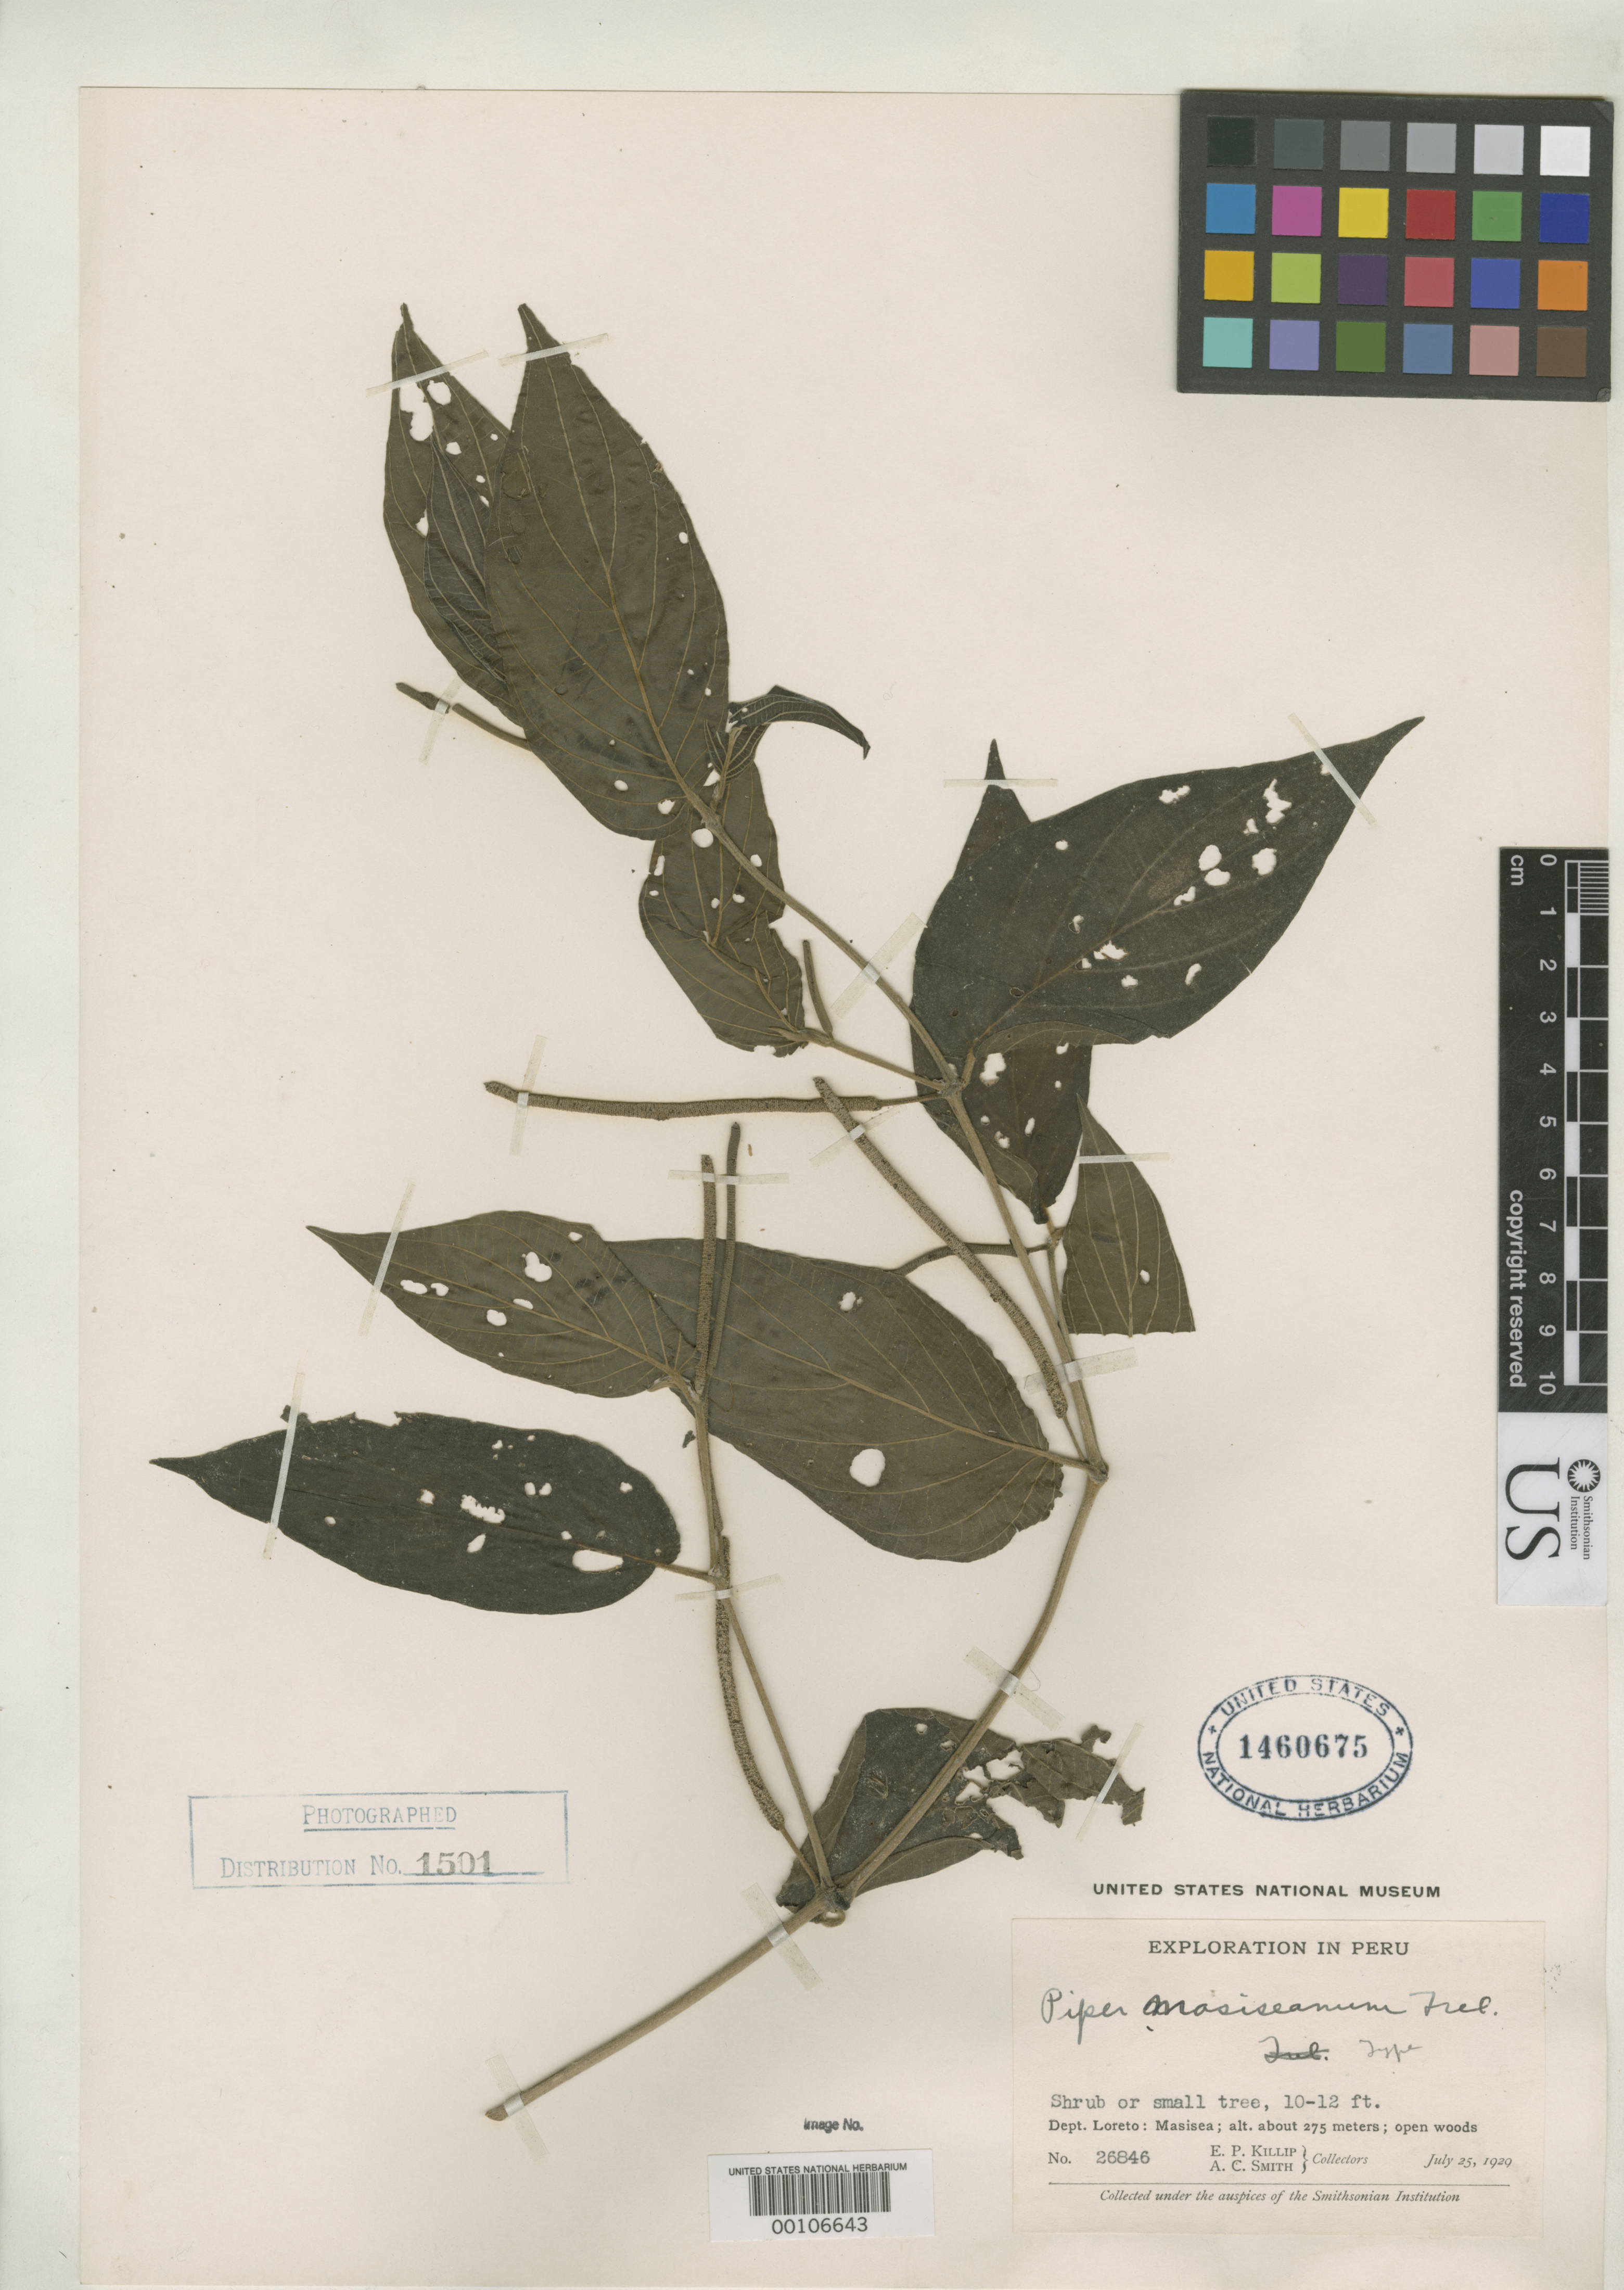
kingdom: Plantae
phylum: Tracheophyta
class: Magnoliopsida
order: Piperales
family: Piperaceae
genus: Piper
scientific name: Piper masiseanum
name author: Trel. in J.F. Macbr.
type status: Holotype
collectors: E. P. Killip & A. C. Smith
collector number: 26846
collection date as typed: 25 Jul 1929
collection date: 1929-07-25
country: Peru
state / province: Loreto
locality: Masisea.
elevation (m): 275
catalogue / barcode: US 1460675